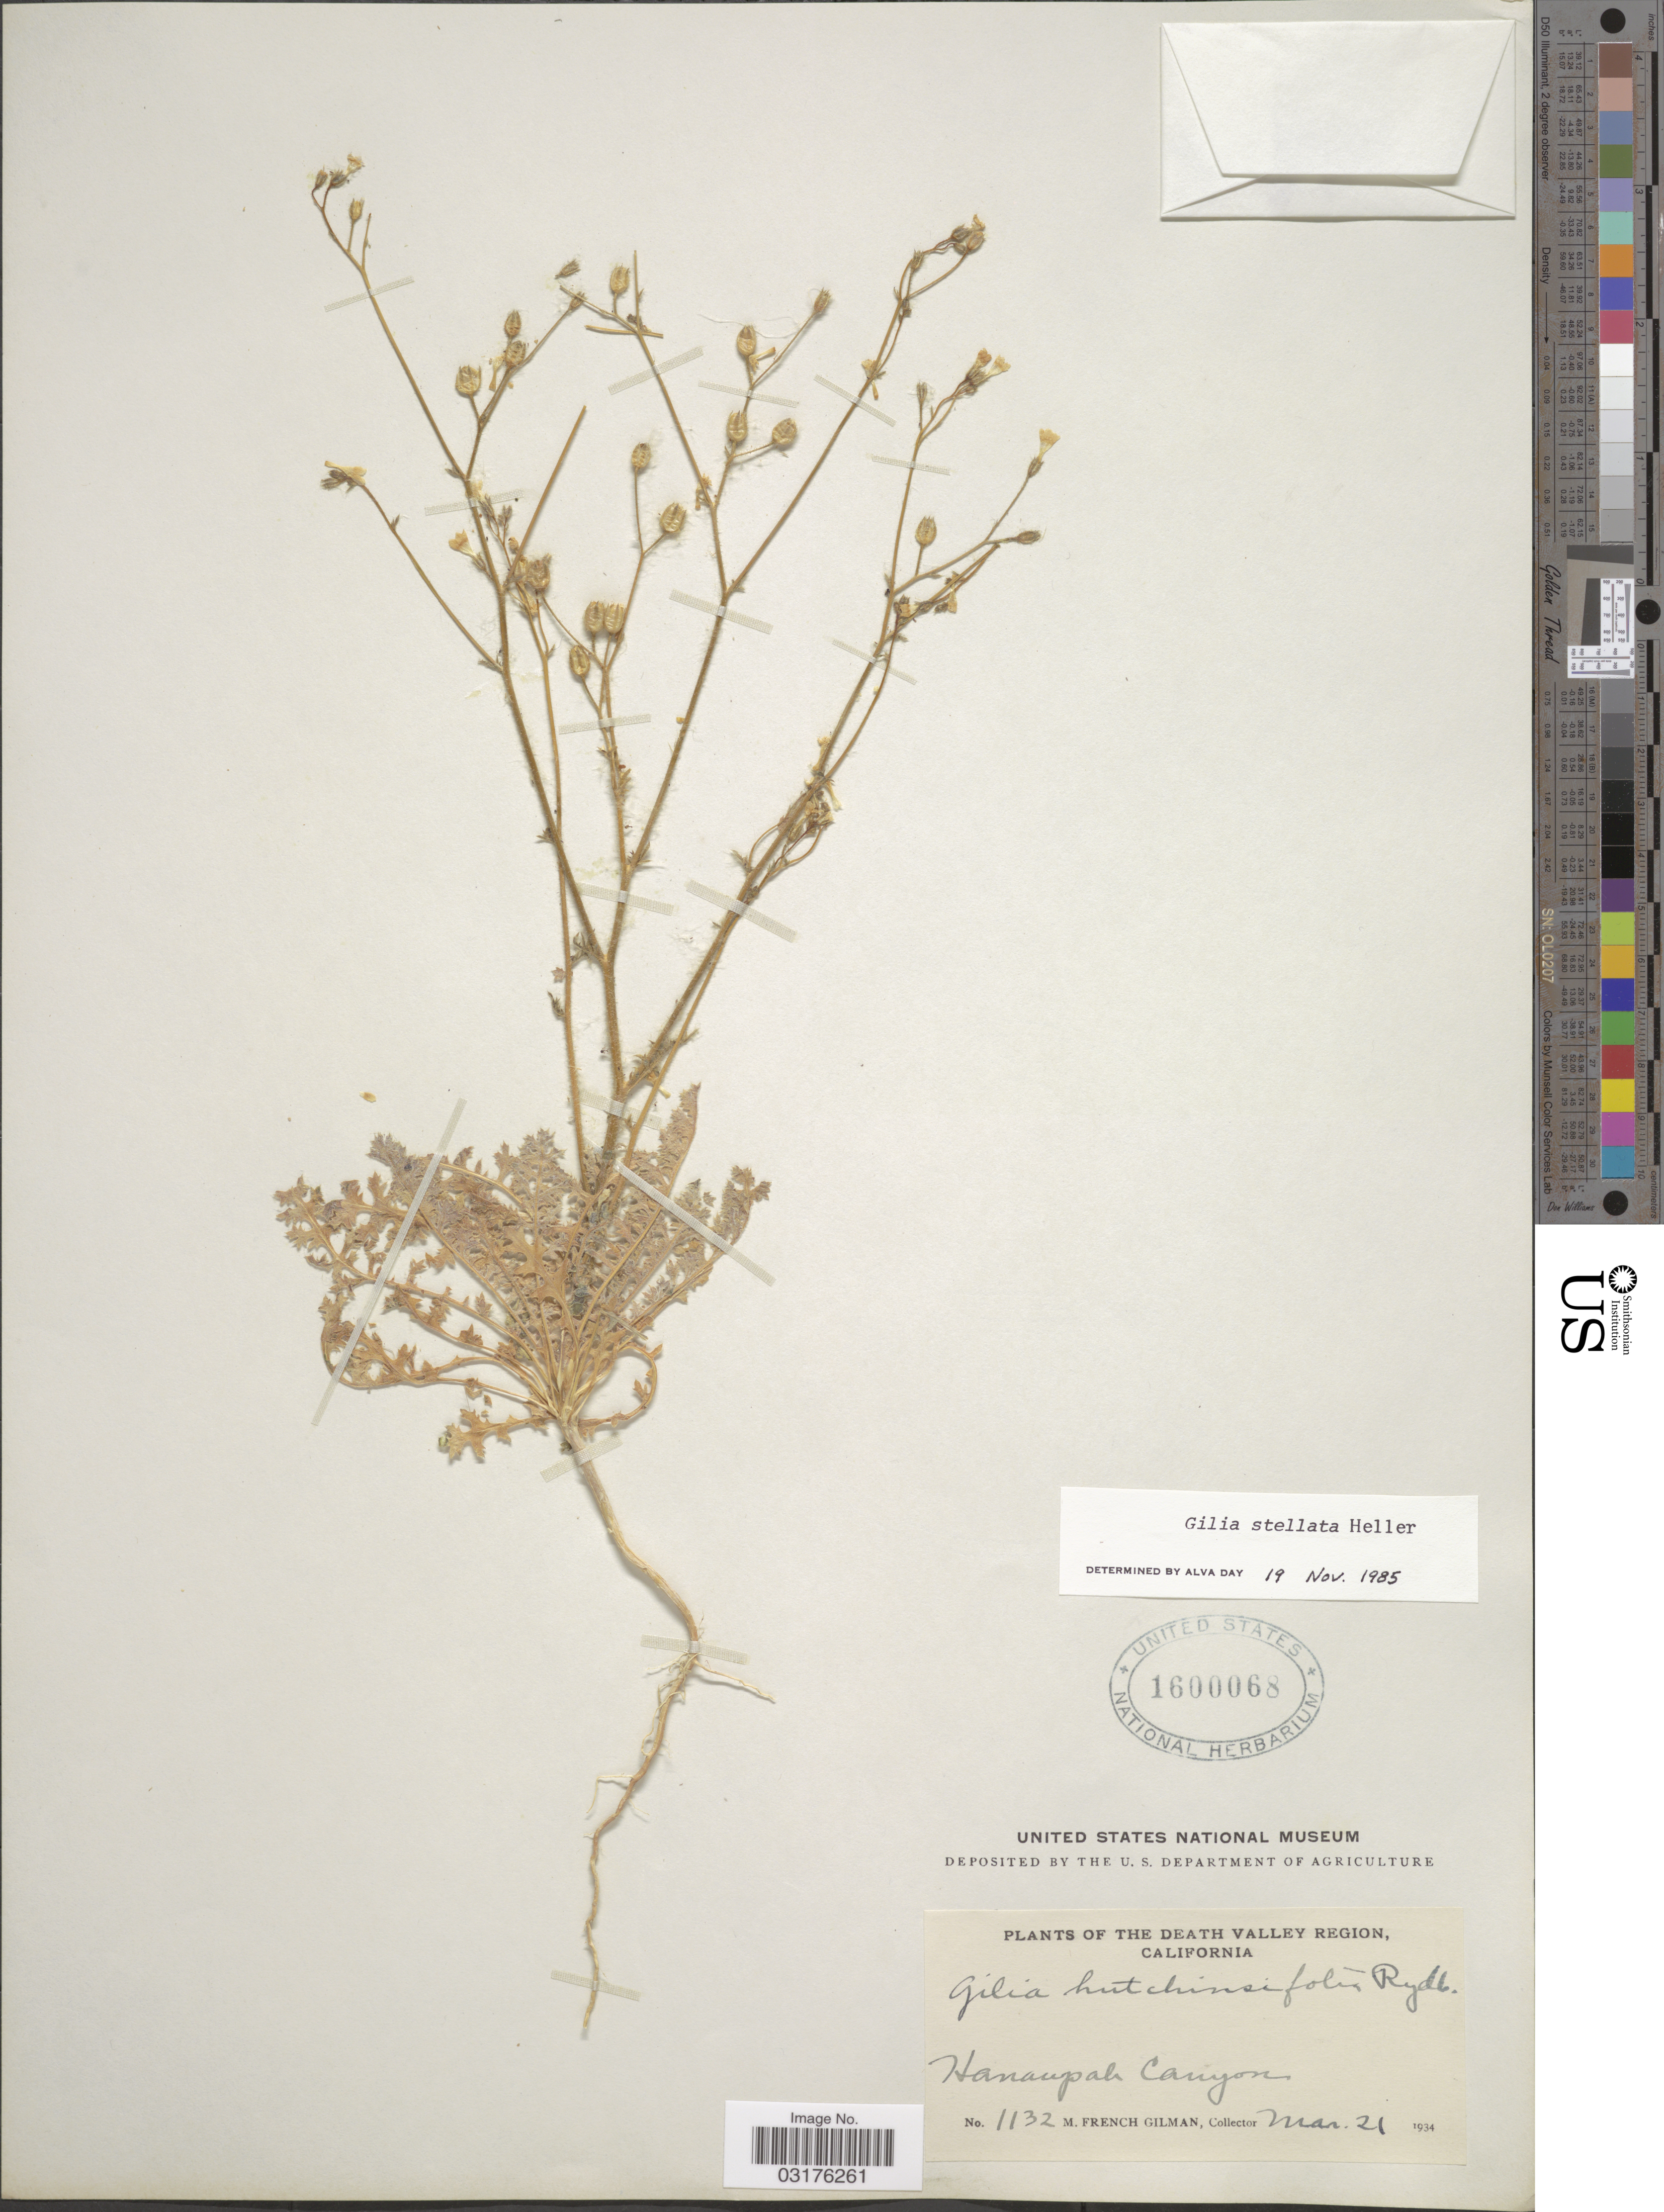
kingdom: Plantae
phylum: Tracheophyta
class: Magnoliopsida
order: Ericales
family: Polemoniaceae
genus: Gilia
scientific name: Gilia stellata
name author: A. Heller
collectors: M. F. Gilman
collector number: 1132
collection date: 1934-03-21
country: United States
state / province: California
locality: The Death Valley Region, Hanaupah Canyon.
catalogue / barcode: US 1600068